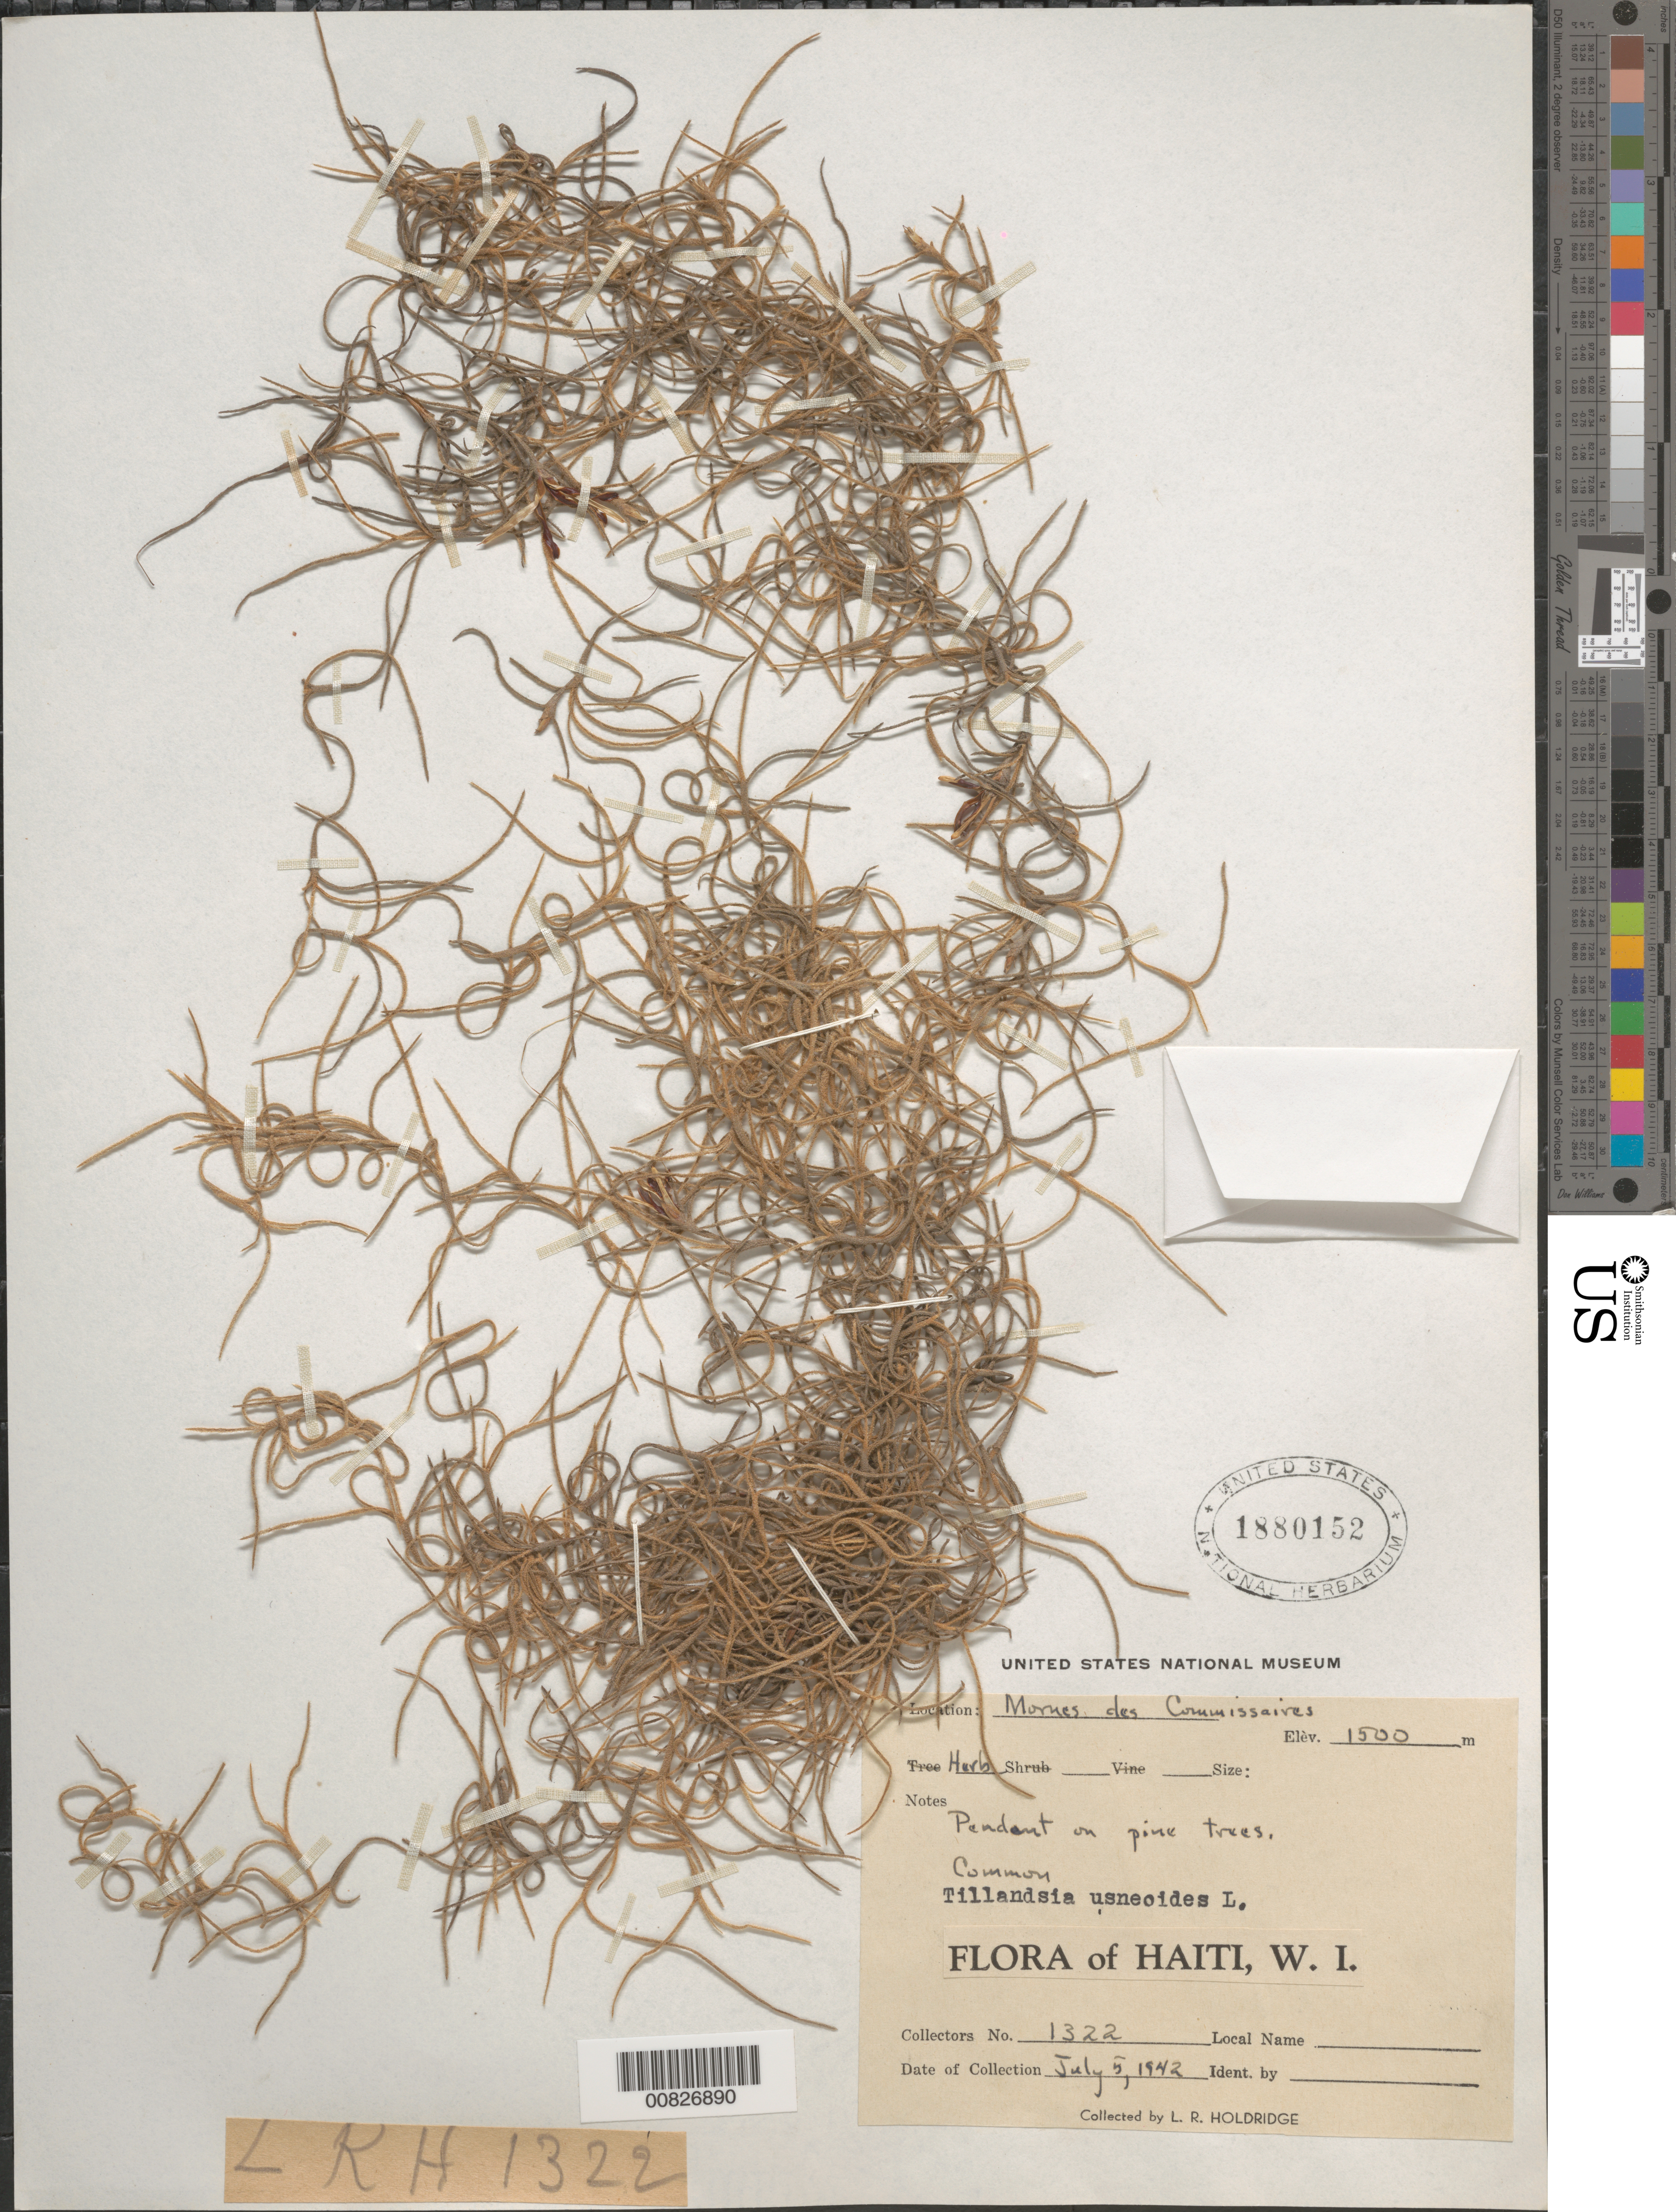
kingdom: Plantae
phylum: Tracheophyta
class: Liliopsida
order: Poales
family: Bromeliaceae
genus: Tillandsia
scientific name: Tillandsia usneoides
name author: (L.) L.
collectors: L. Holdridge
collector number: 1322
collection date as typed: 05 Jul 1942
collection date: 1942-07-05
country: Haiti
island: Hispaniola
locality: Mornes des Commissaires.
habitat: Pendant in Pine trees.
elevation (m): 1500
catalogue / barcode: US 1880152